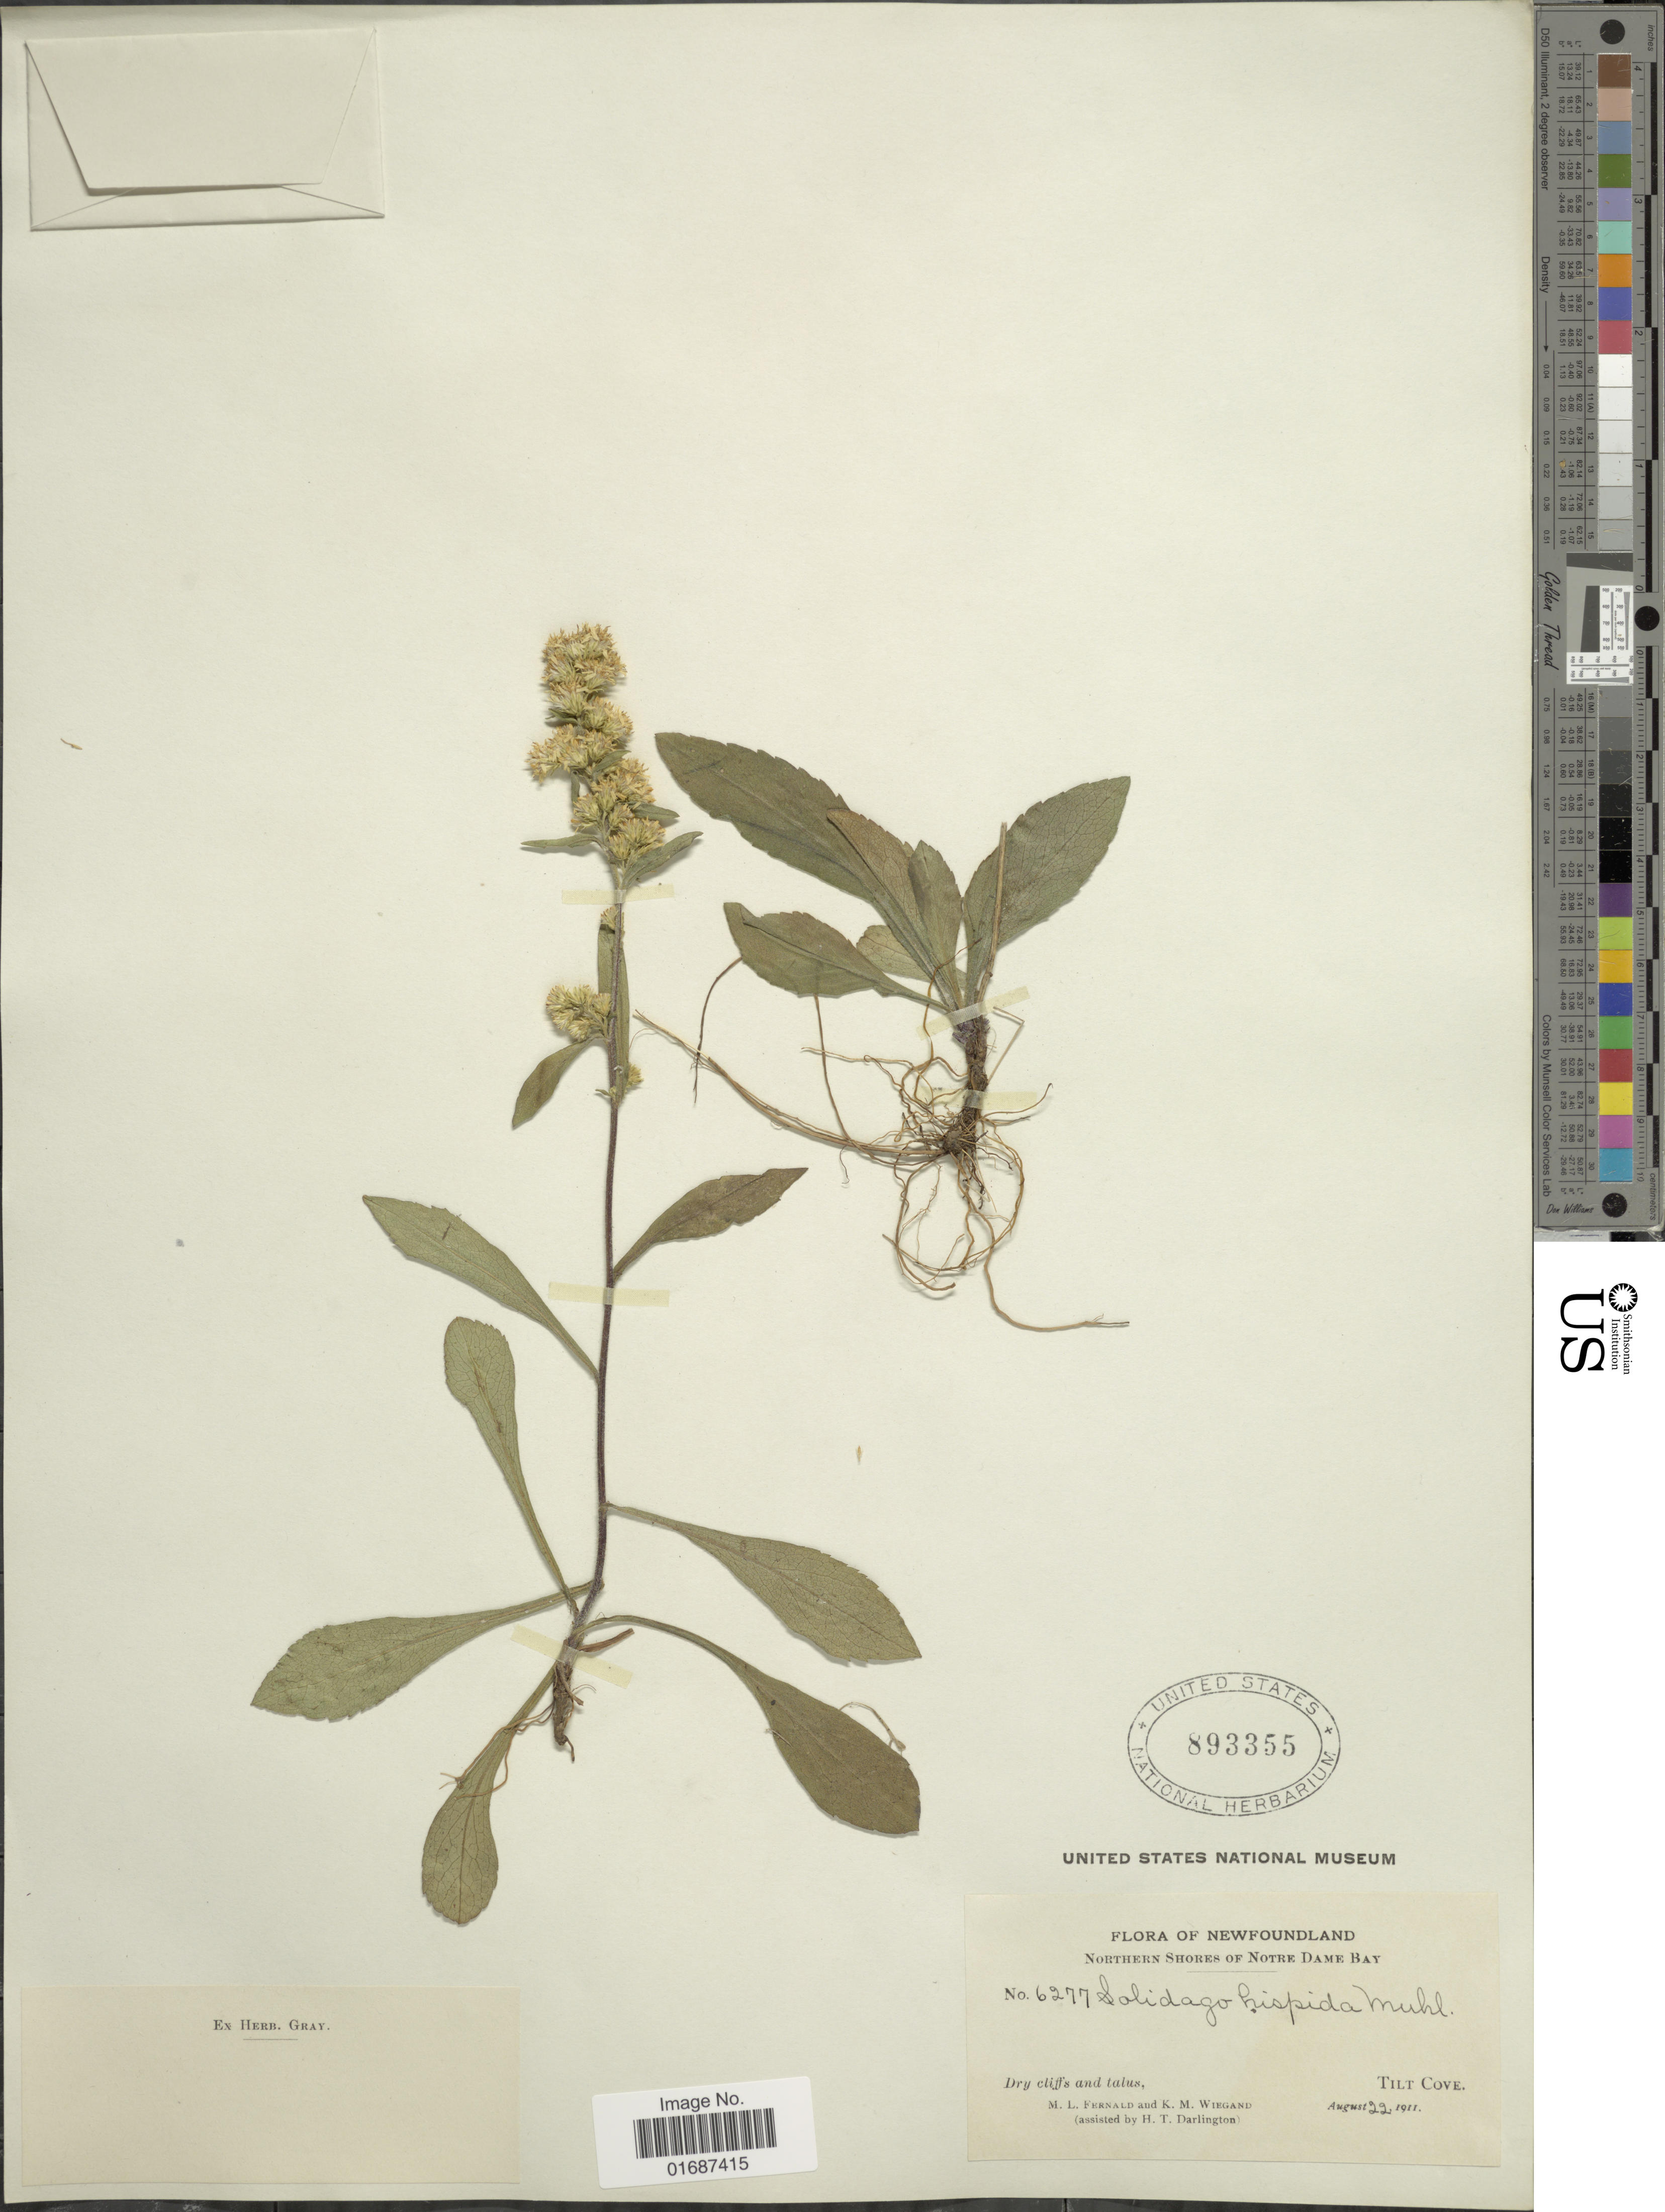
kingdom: Plantae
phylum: Tracheophyta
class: Magnoliopsida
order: Asterales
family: Asteraceae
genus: Solidago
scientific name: Solidago hispida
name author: Muhl. ex Willd.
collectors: M. L. Fernald, K. M. Wiegand & H. Darlington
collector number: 6277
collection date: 1911-08-22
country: Canada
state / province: Newfoundland and Labrador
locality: Northern shores of Notre Dame Bay, Tilt Cove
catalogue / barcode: US 893355